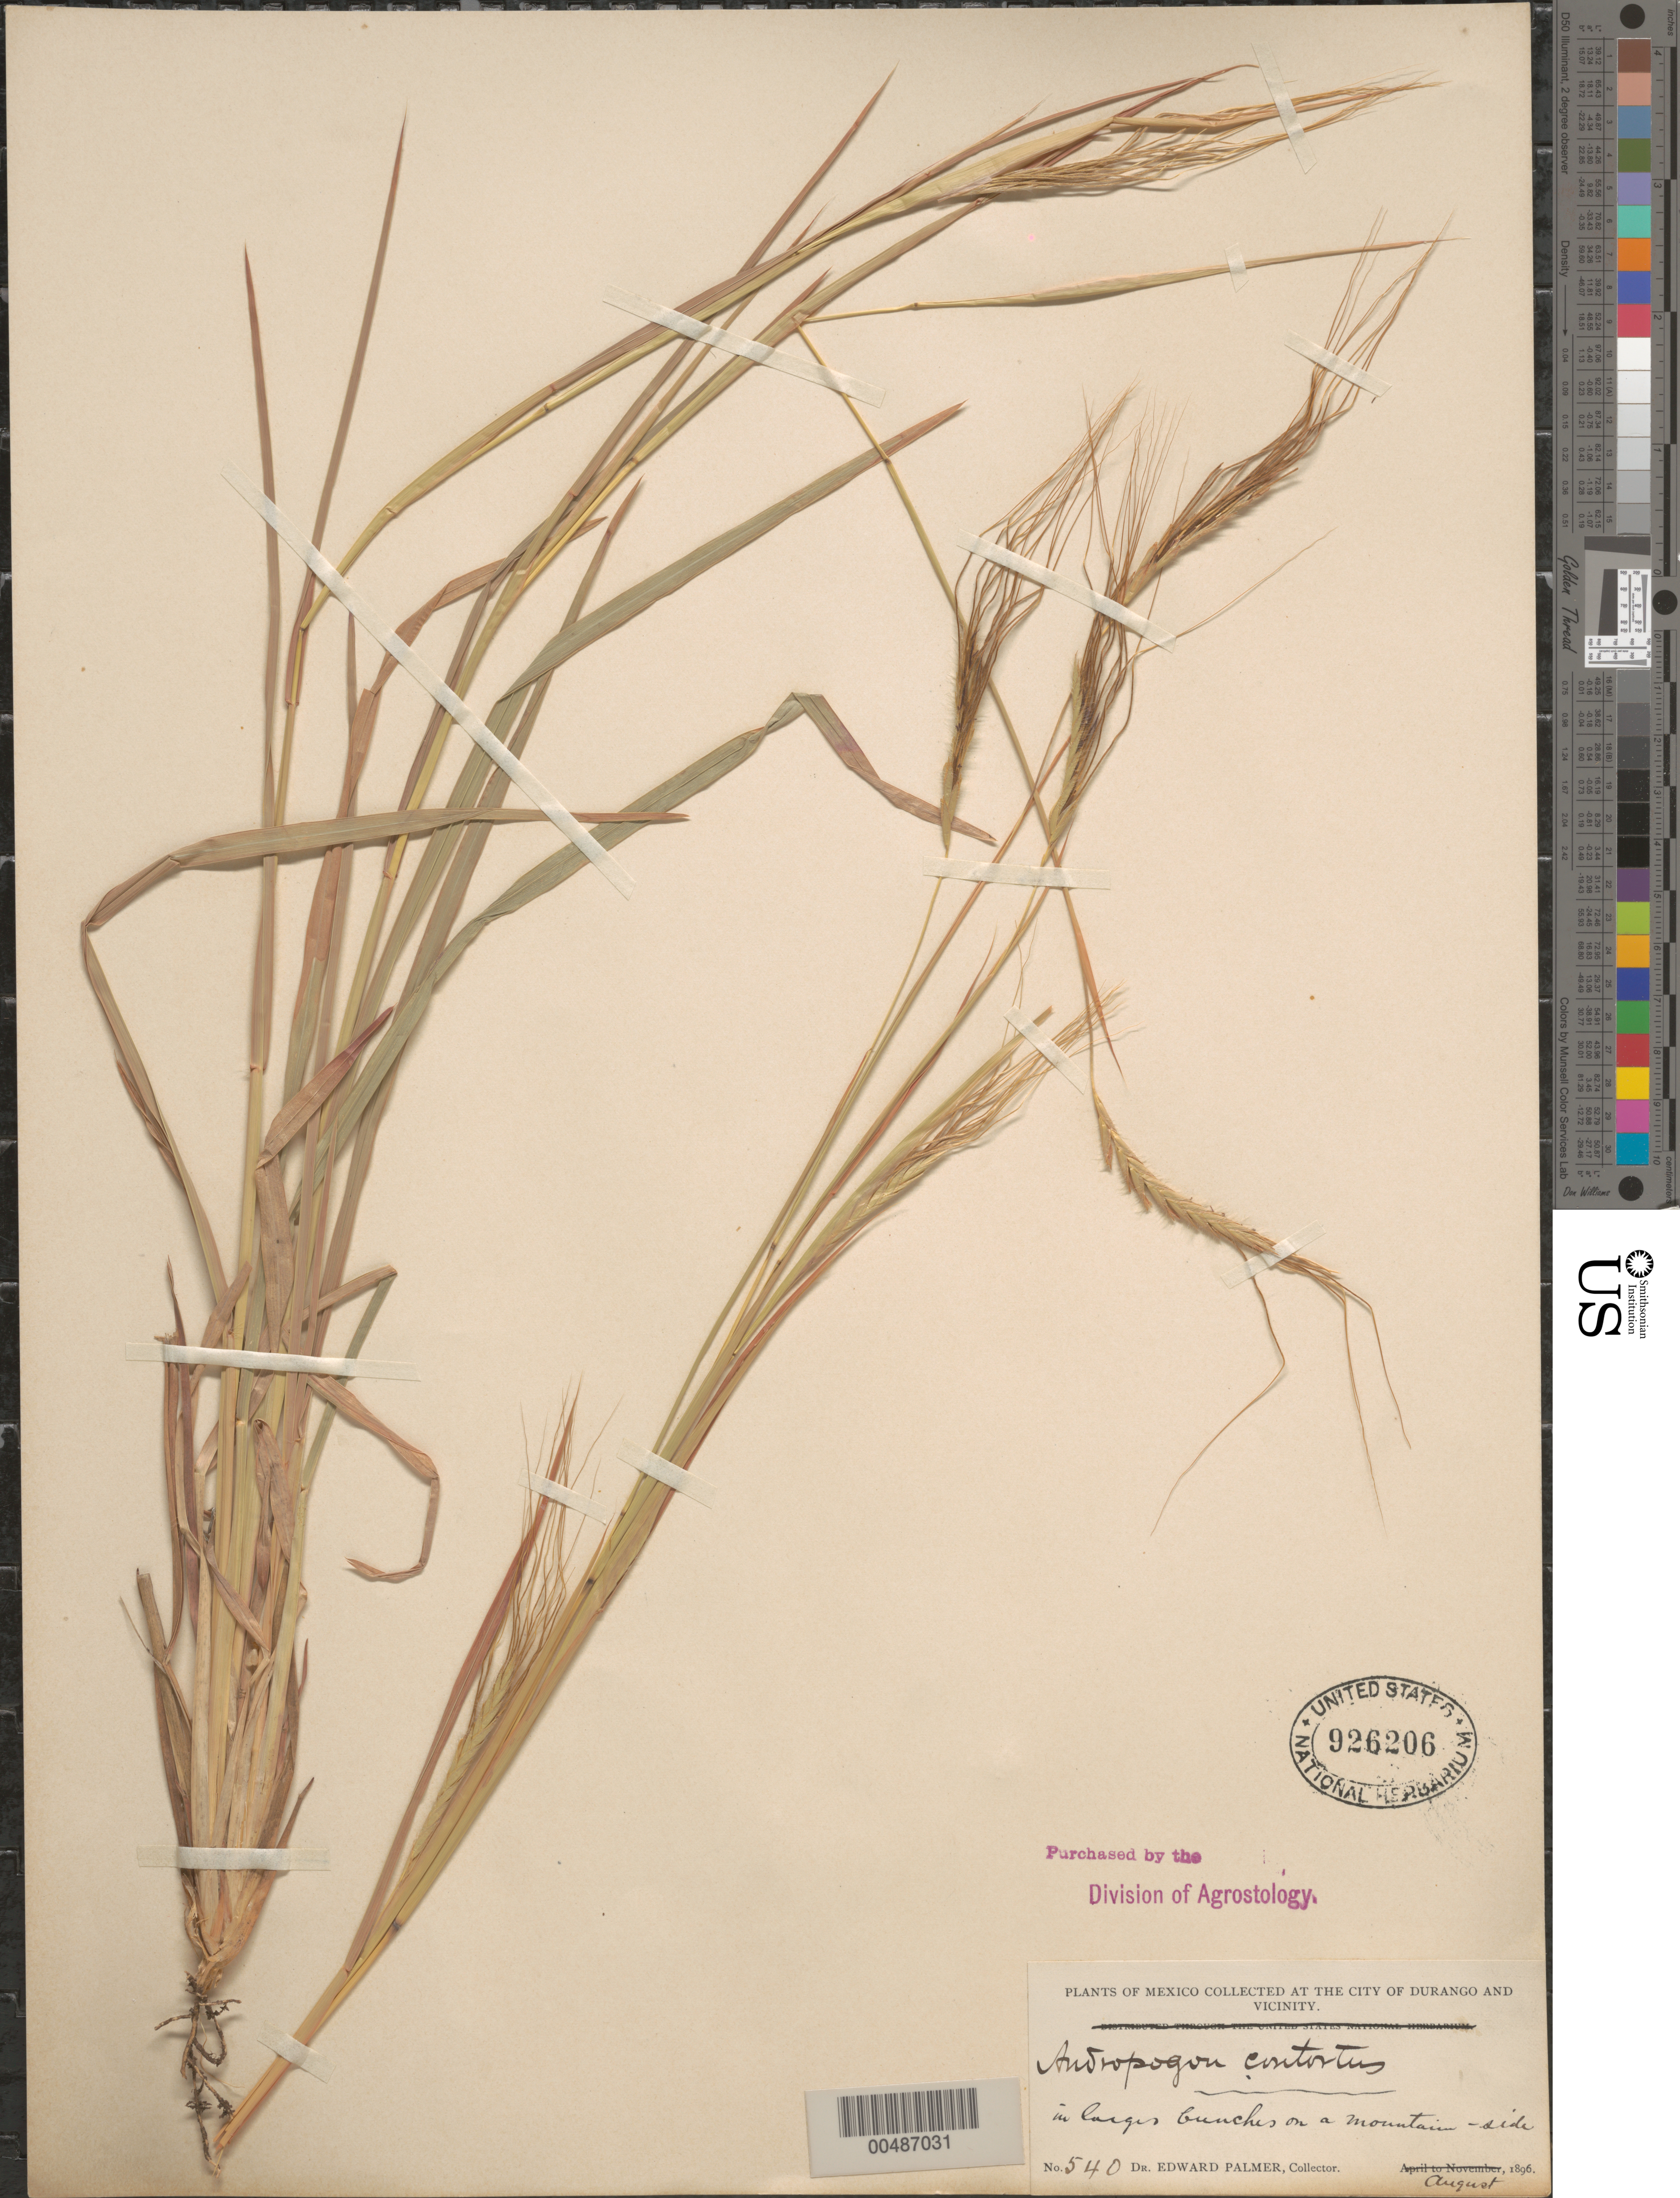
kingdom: Plantae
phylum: Tracheophyta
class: Liliopsida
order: Poales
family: Poaceae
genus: Heteropogon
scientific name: Heteropogon contortus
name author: (L.) P. Beauv. ex Roem. & Schult.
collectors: E. Palmer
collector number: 540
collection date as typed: Aug 1896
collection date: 1896-08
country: Mexico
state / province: Durango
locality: At the city of Durango & vicinity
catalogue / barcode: US 926206